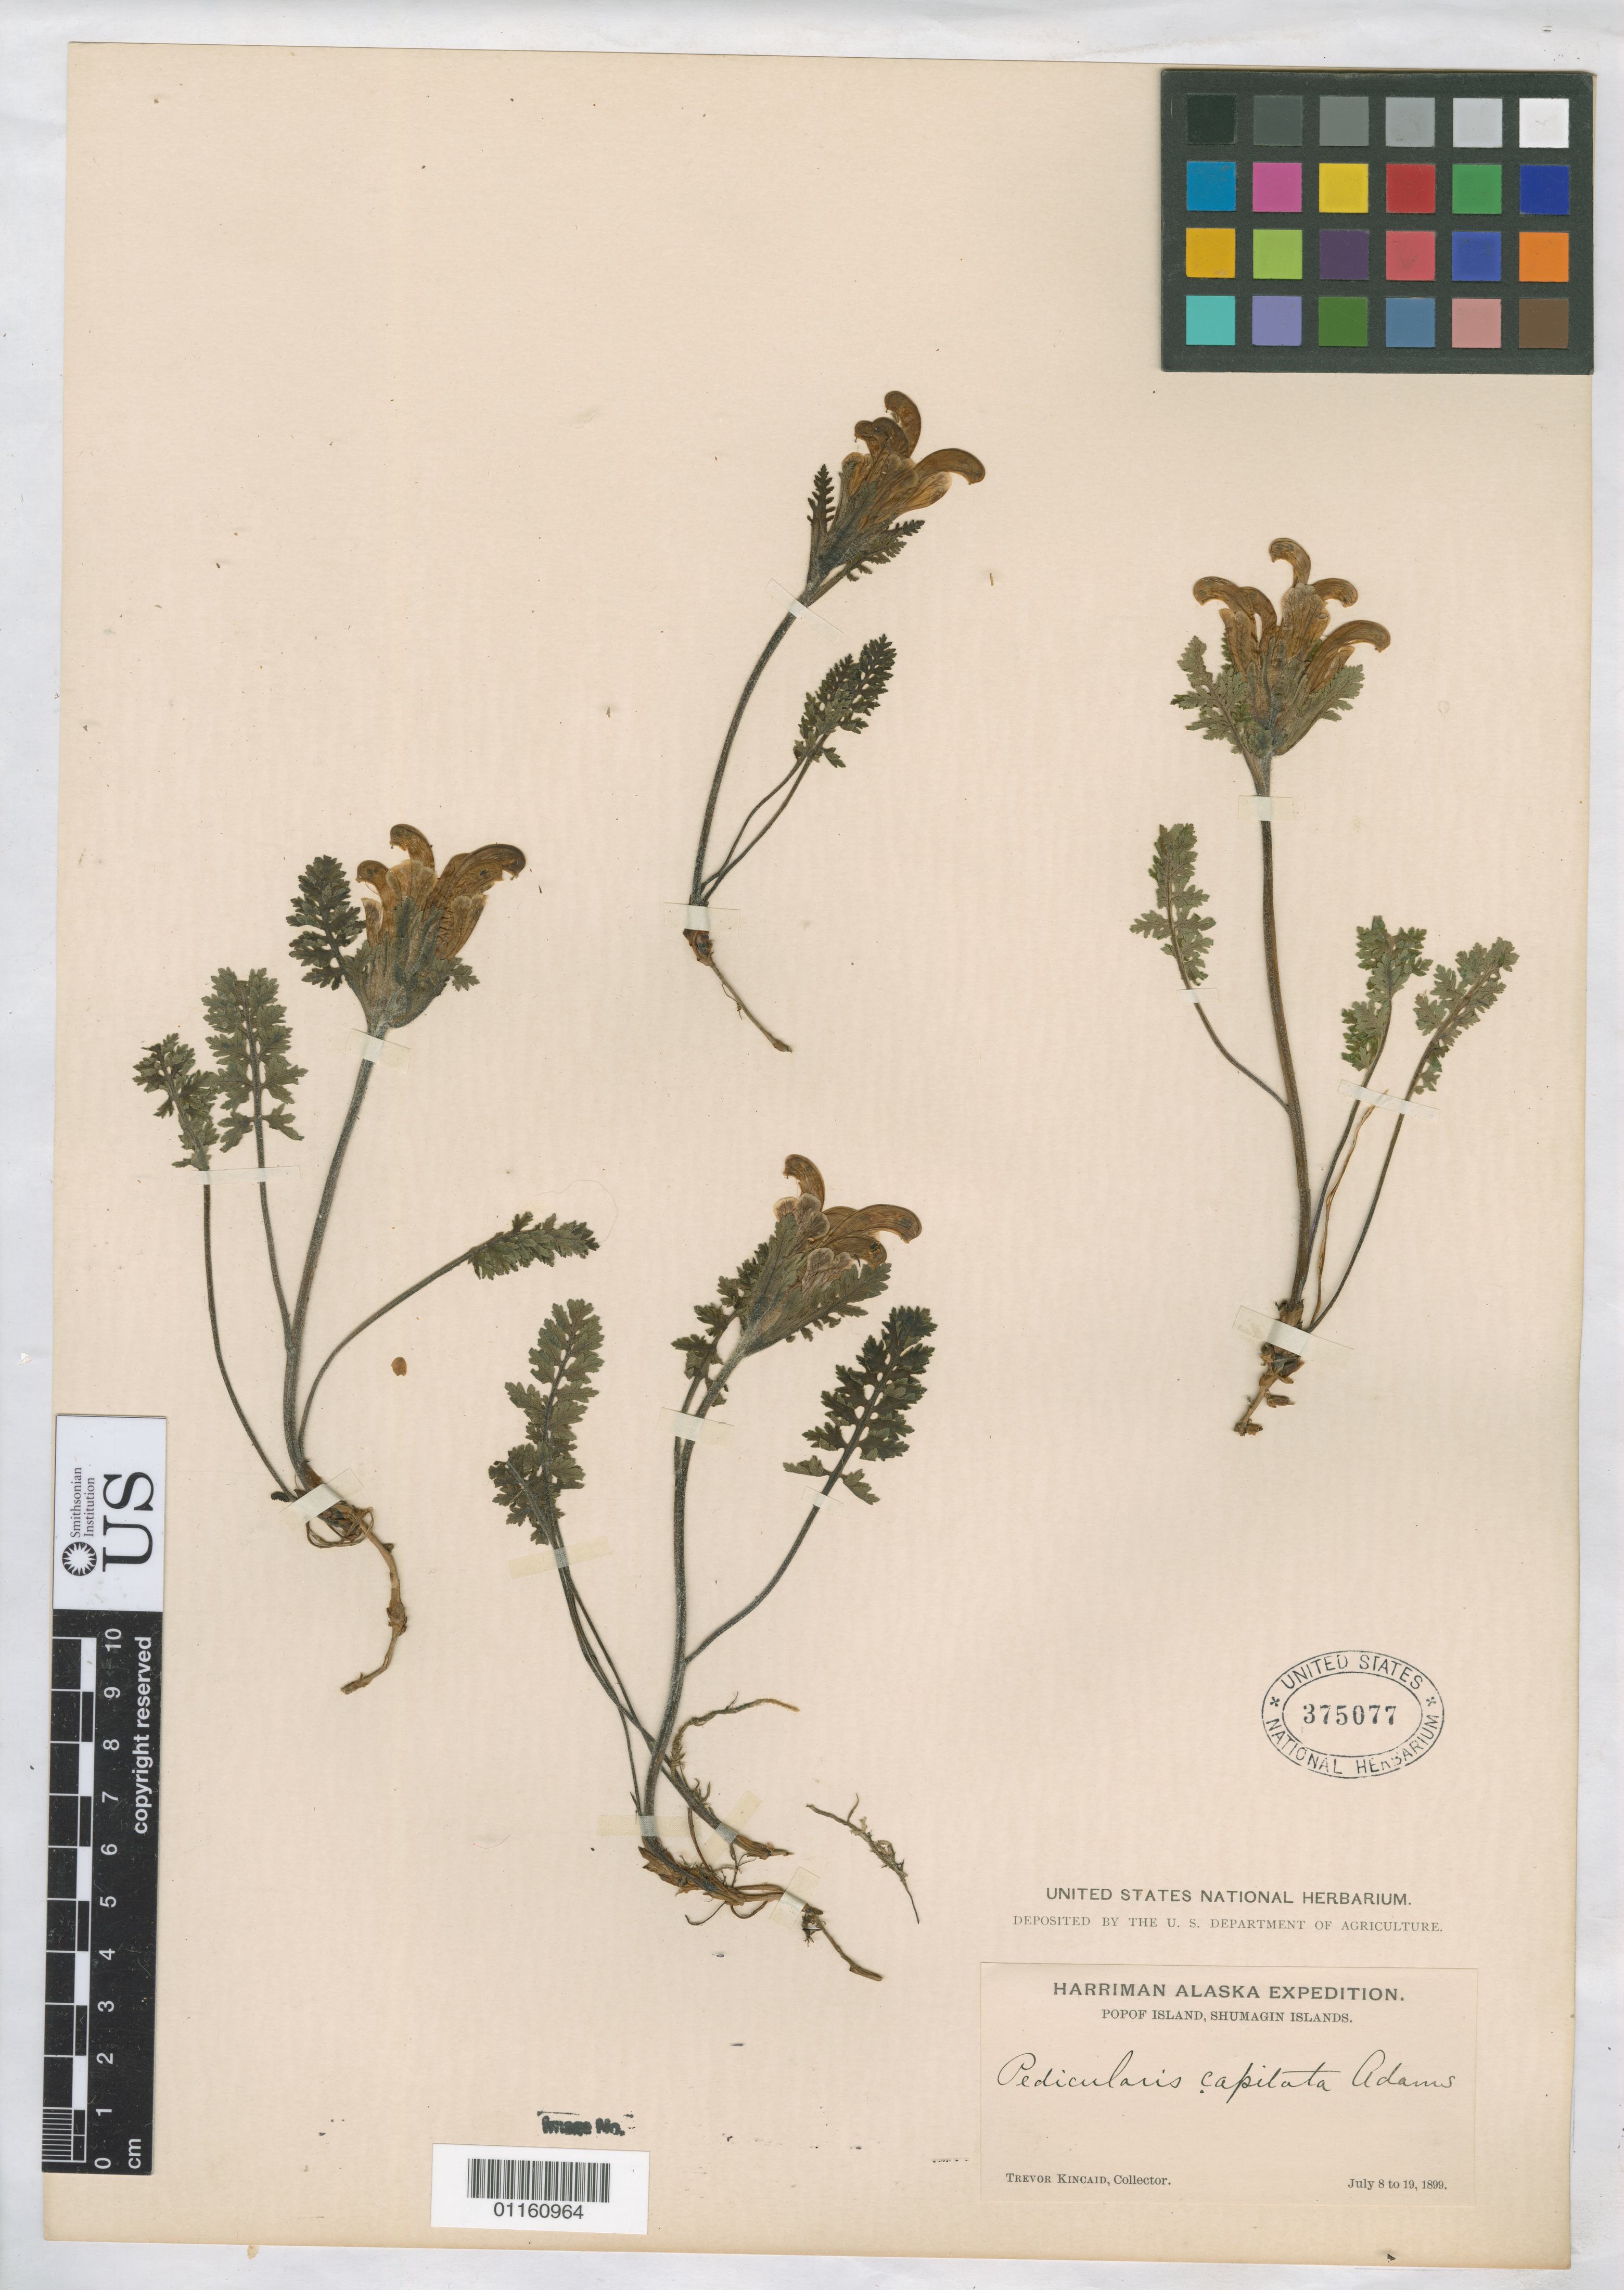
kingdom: Plantae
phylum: Tracheophyta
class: Magnoliopsida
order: Lamiales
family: Orobanchaceae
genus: Pedicularis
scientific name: Pedicularis capitata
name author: Adams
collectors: T. C. Kincaid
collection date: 1899-07-08/1899-07-19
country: United States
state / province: Alaska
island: Popof Island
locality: Popof Island, Shumagin Islands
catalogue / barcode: US 375077